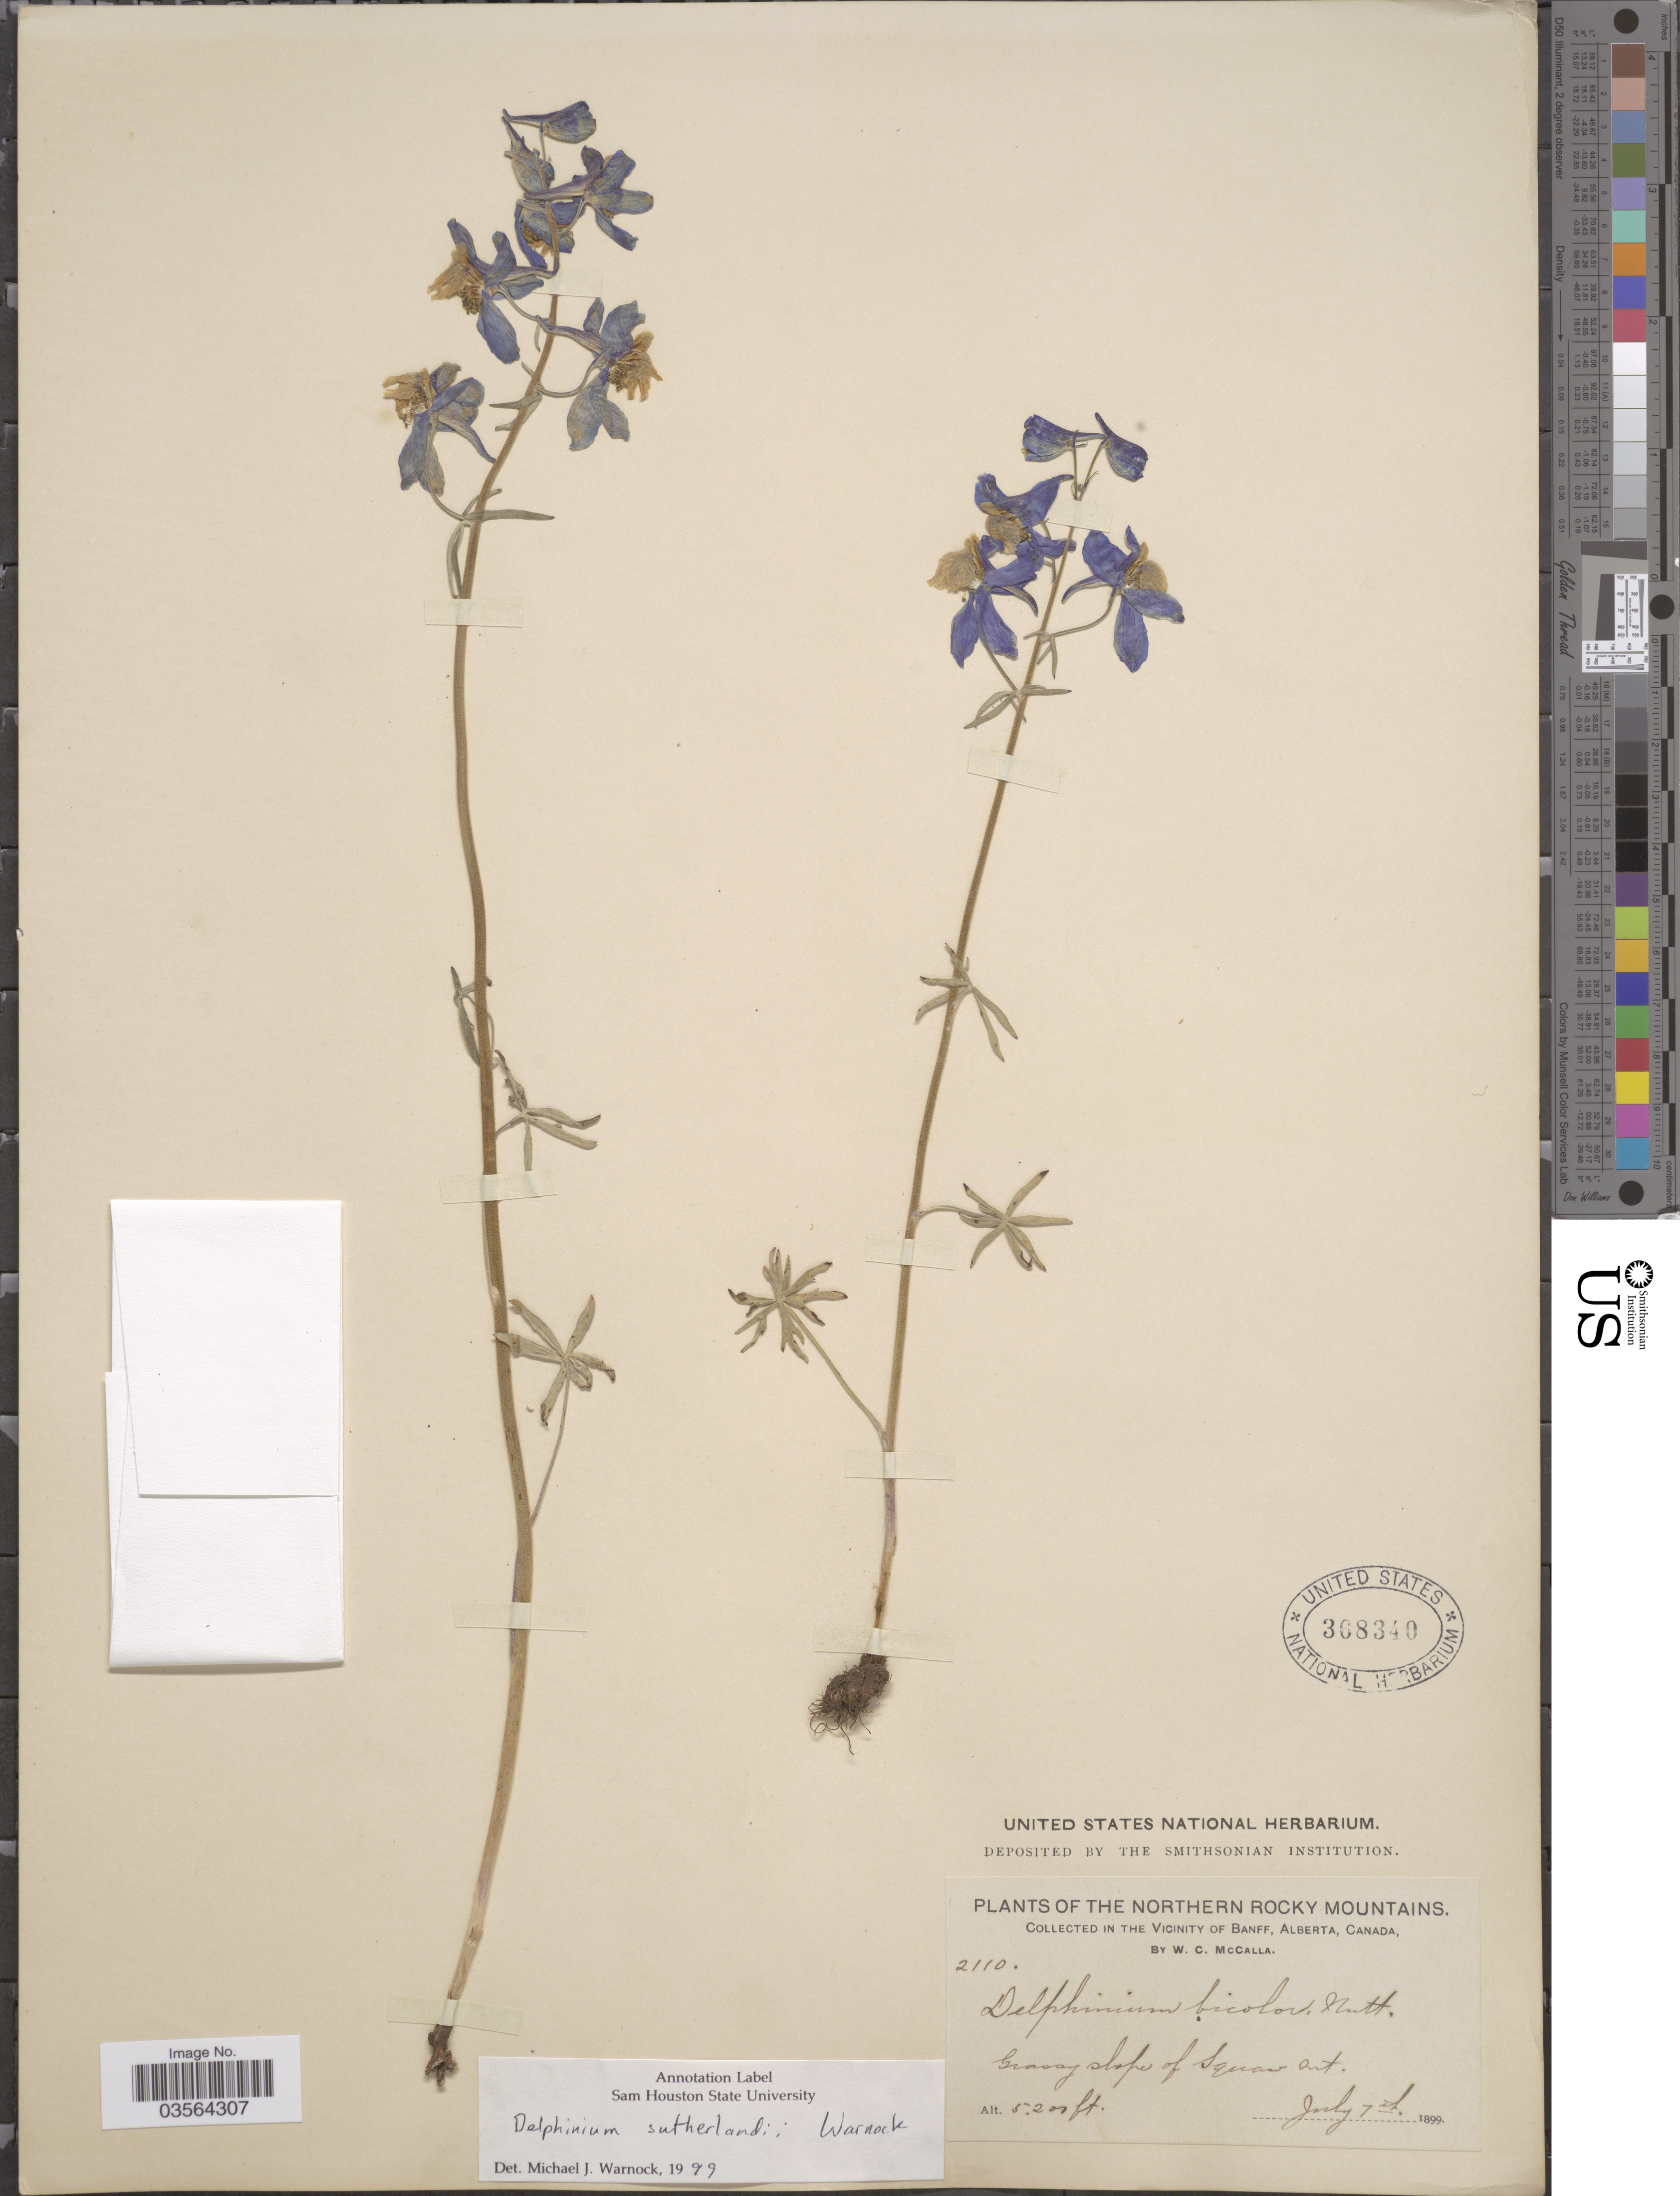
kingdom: Plantae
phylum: Tracheophyta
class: Magnoliopsida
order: Ranunculales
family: Ranunculaceae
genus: Delphinium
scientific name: Delphinium sutherlandii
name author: M.J. Warnock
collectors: W. McCalla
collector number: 2110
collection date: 1899-07-07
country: Canada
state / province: Alberta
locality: The Northern Rocky Mountains. In the Vicinity of Banff. Squaw Mt.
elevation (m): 1585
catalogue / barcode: US 368340